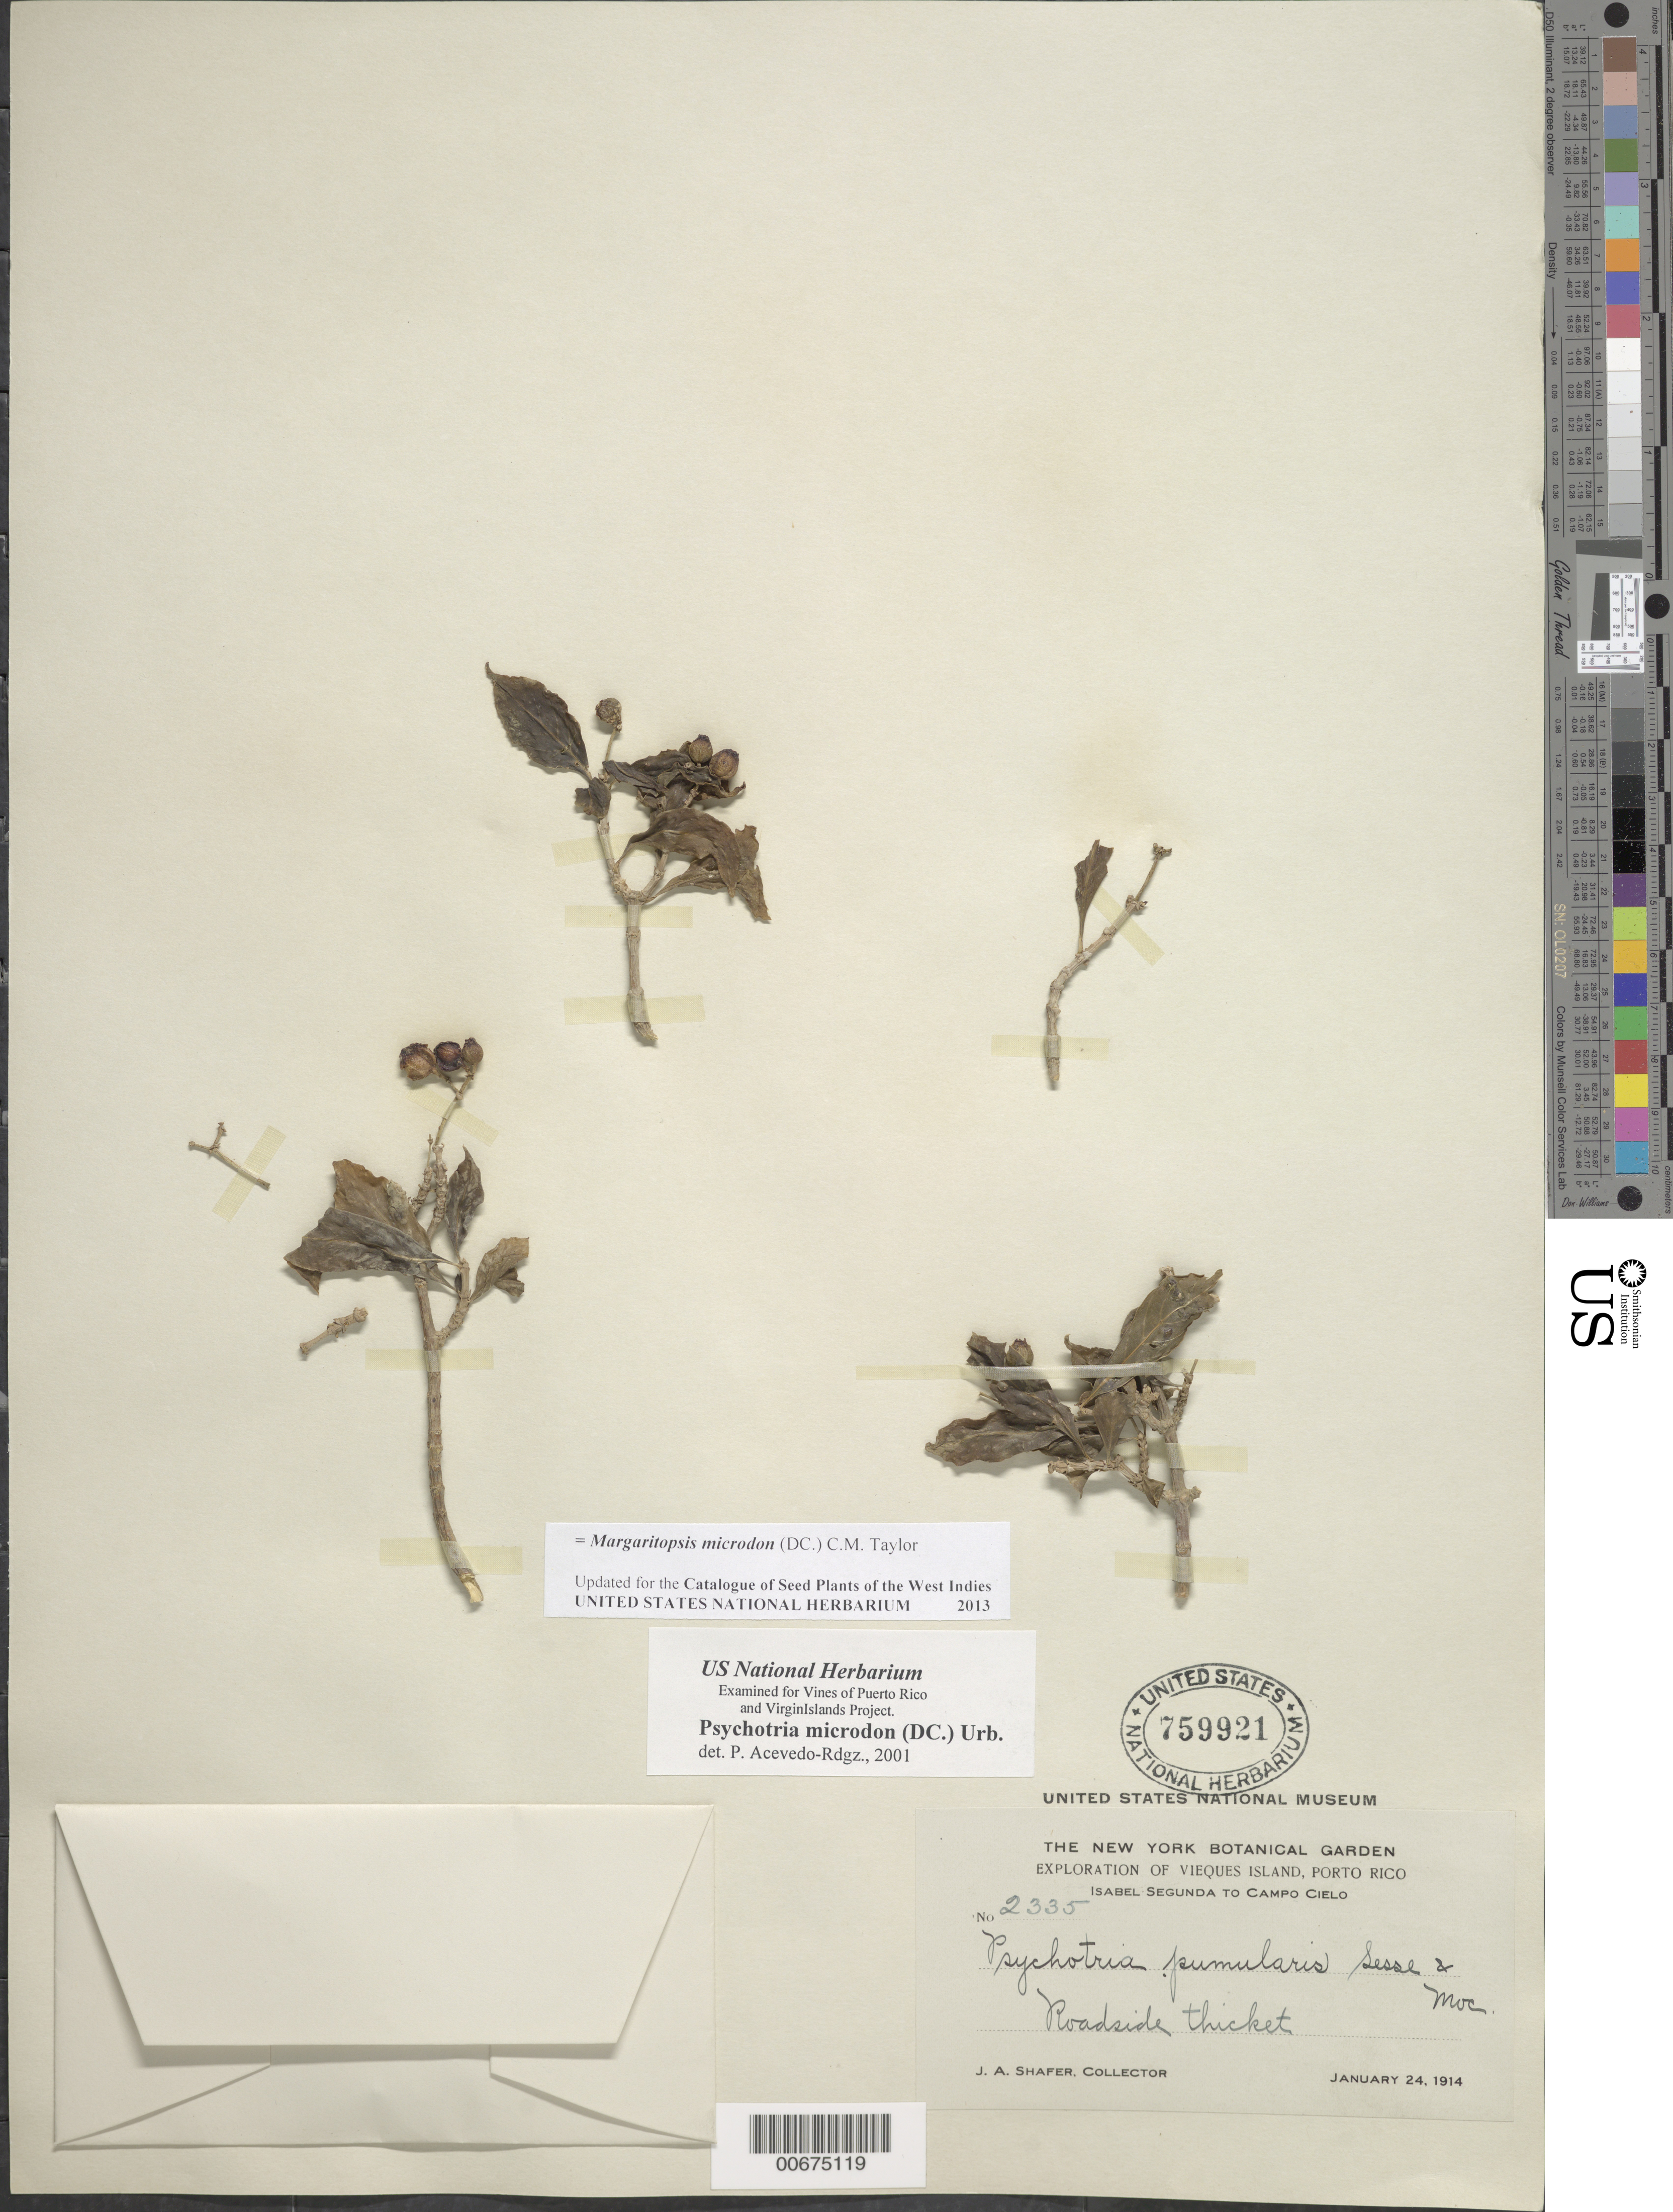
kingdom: Plantae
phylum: Tracheophyta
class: Magnoliopsida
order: Gentianales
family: Rubiaceae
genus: Margaritopsis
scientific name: Margaritopsis microdon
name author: (DC.) C.M. Taylor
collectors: J. A. Shafer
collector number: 2335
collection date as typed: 24 Jan 1914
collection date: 1914-01-24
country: Puerto Rico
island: Vieques I.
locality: Vieques Island: Isabel Segunda to Campo Cielo.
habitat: Roadside thicket.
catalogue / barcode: US 759921